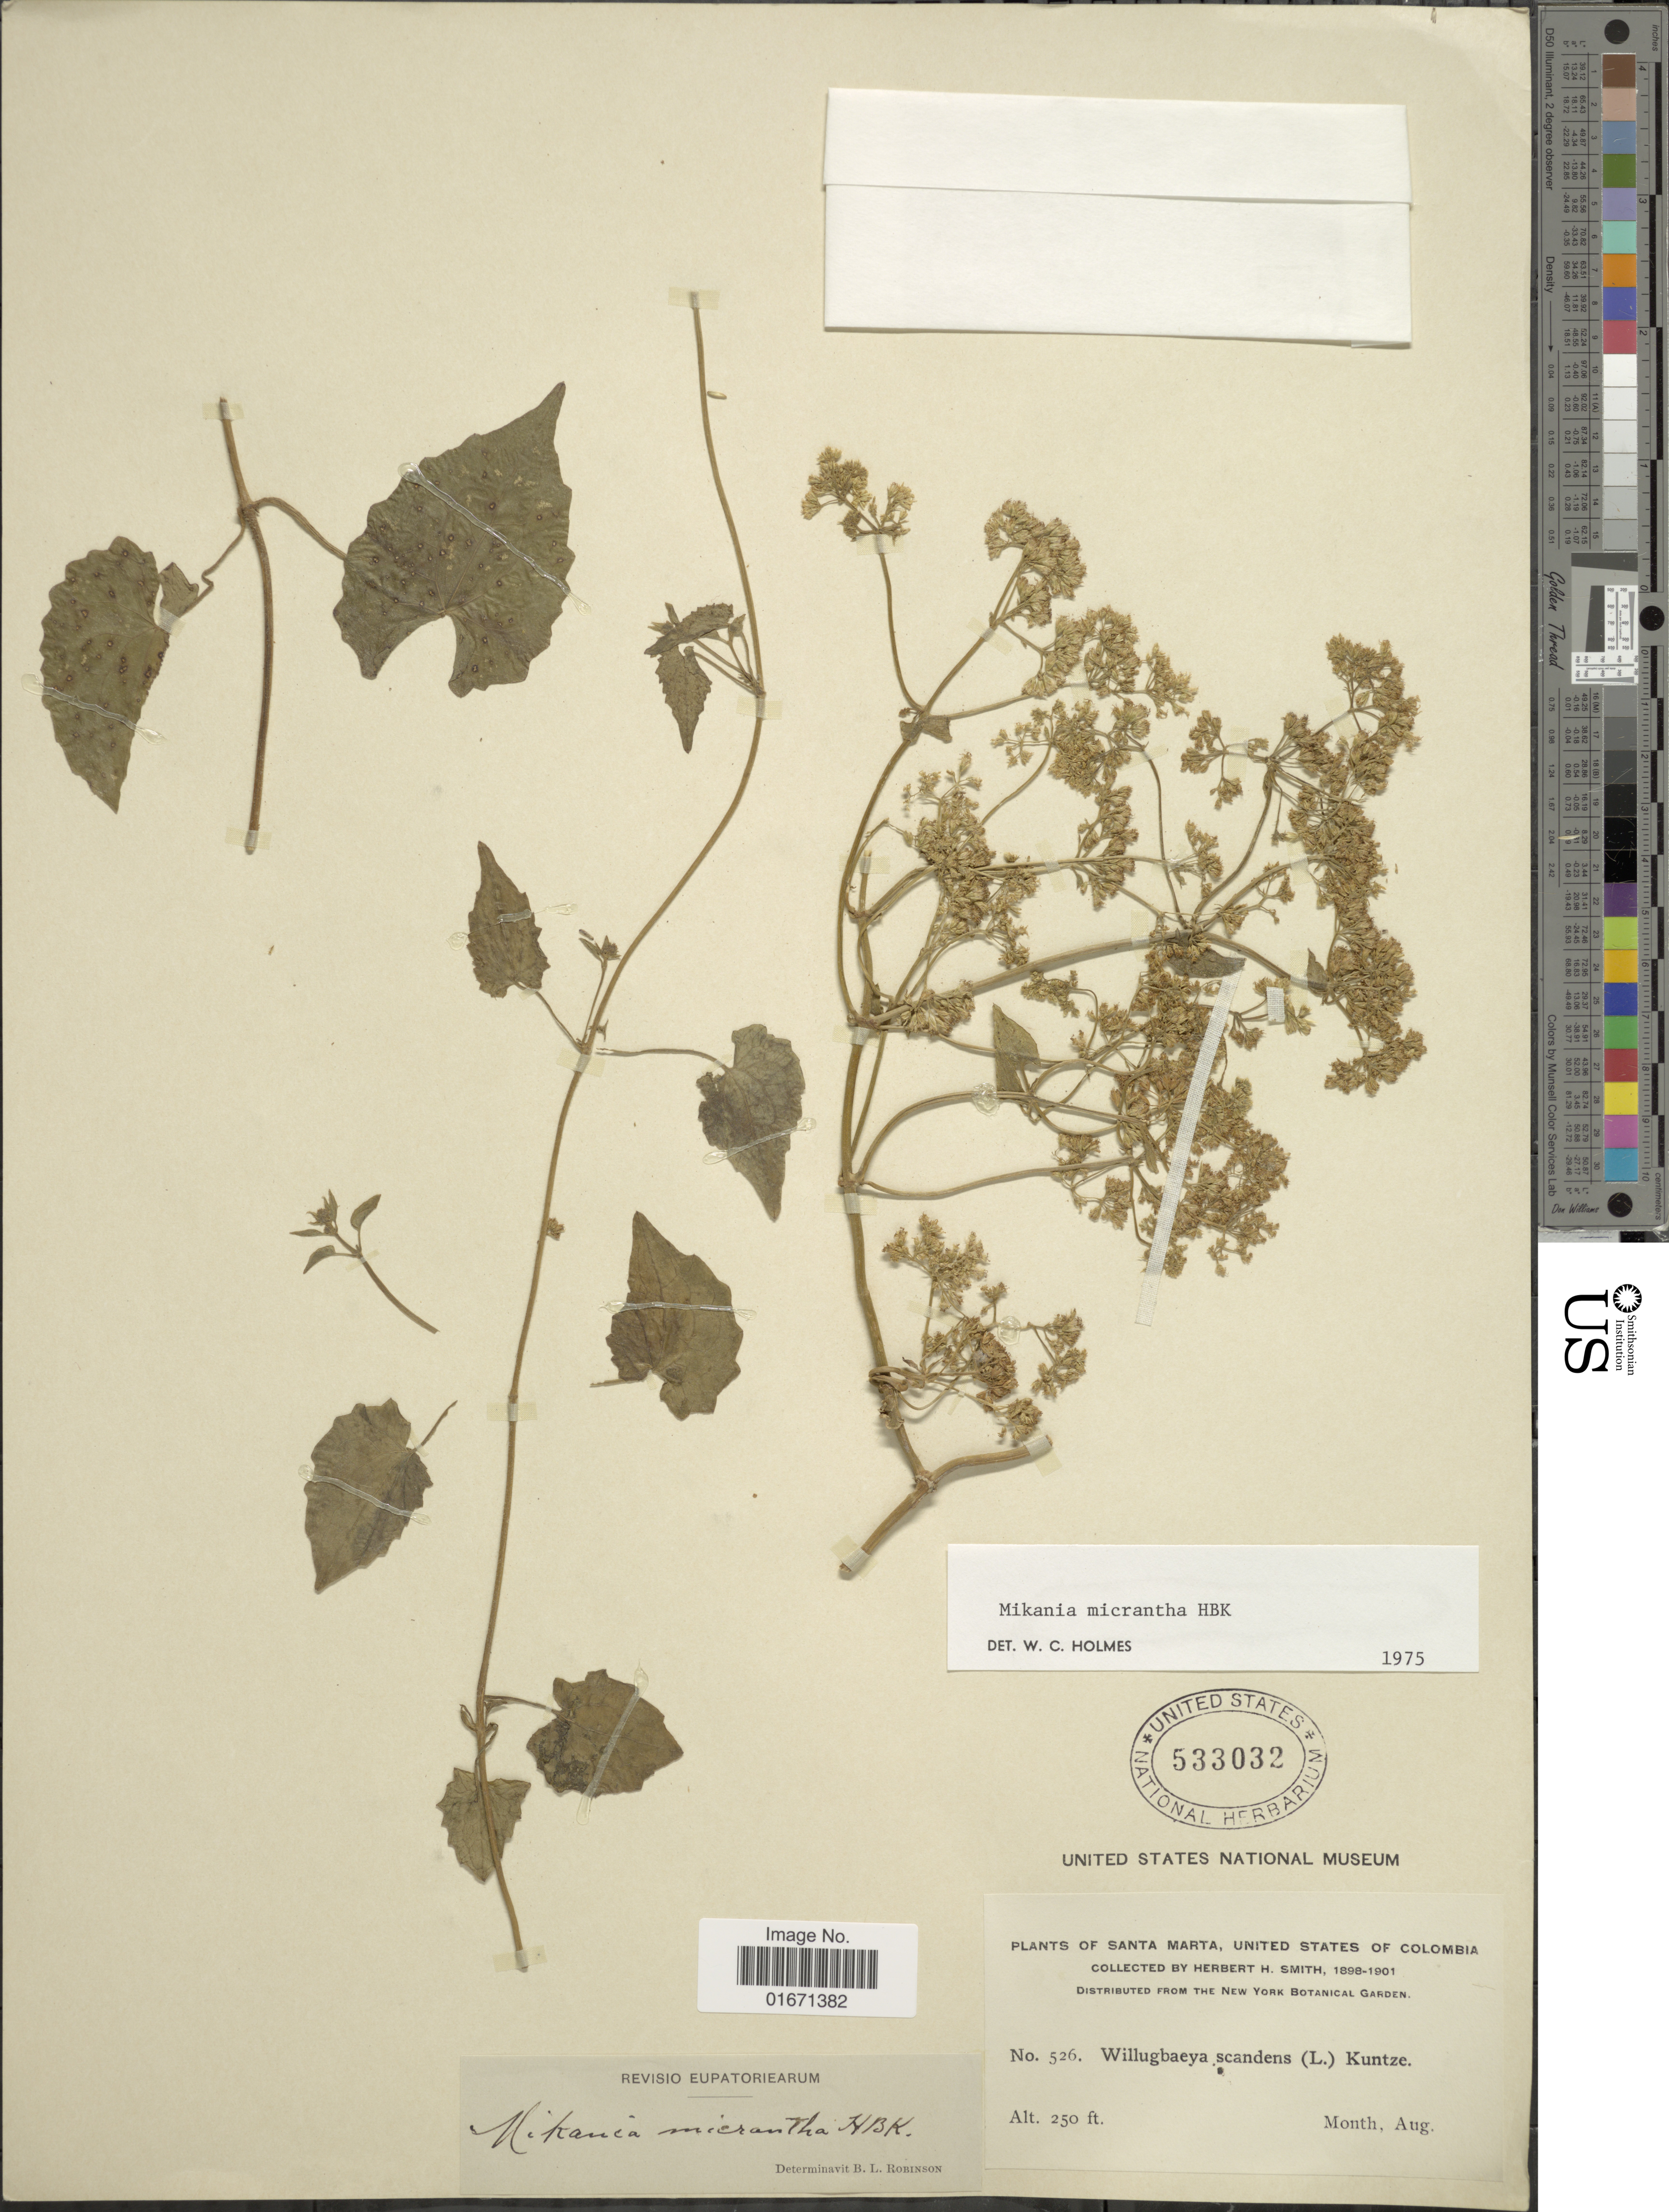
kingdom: Plantae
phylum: Tracheophyta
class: Magnoliopsida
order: Asterales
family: Asteraceae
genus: Mikania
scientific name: Mikania micrantha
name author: Kunth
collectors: Herbert H. Smith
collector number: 526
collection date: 1898-08/1901-08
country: Colombia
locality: Santa Marta, United States of Colombia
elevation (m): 76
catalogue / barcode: US 533032